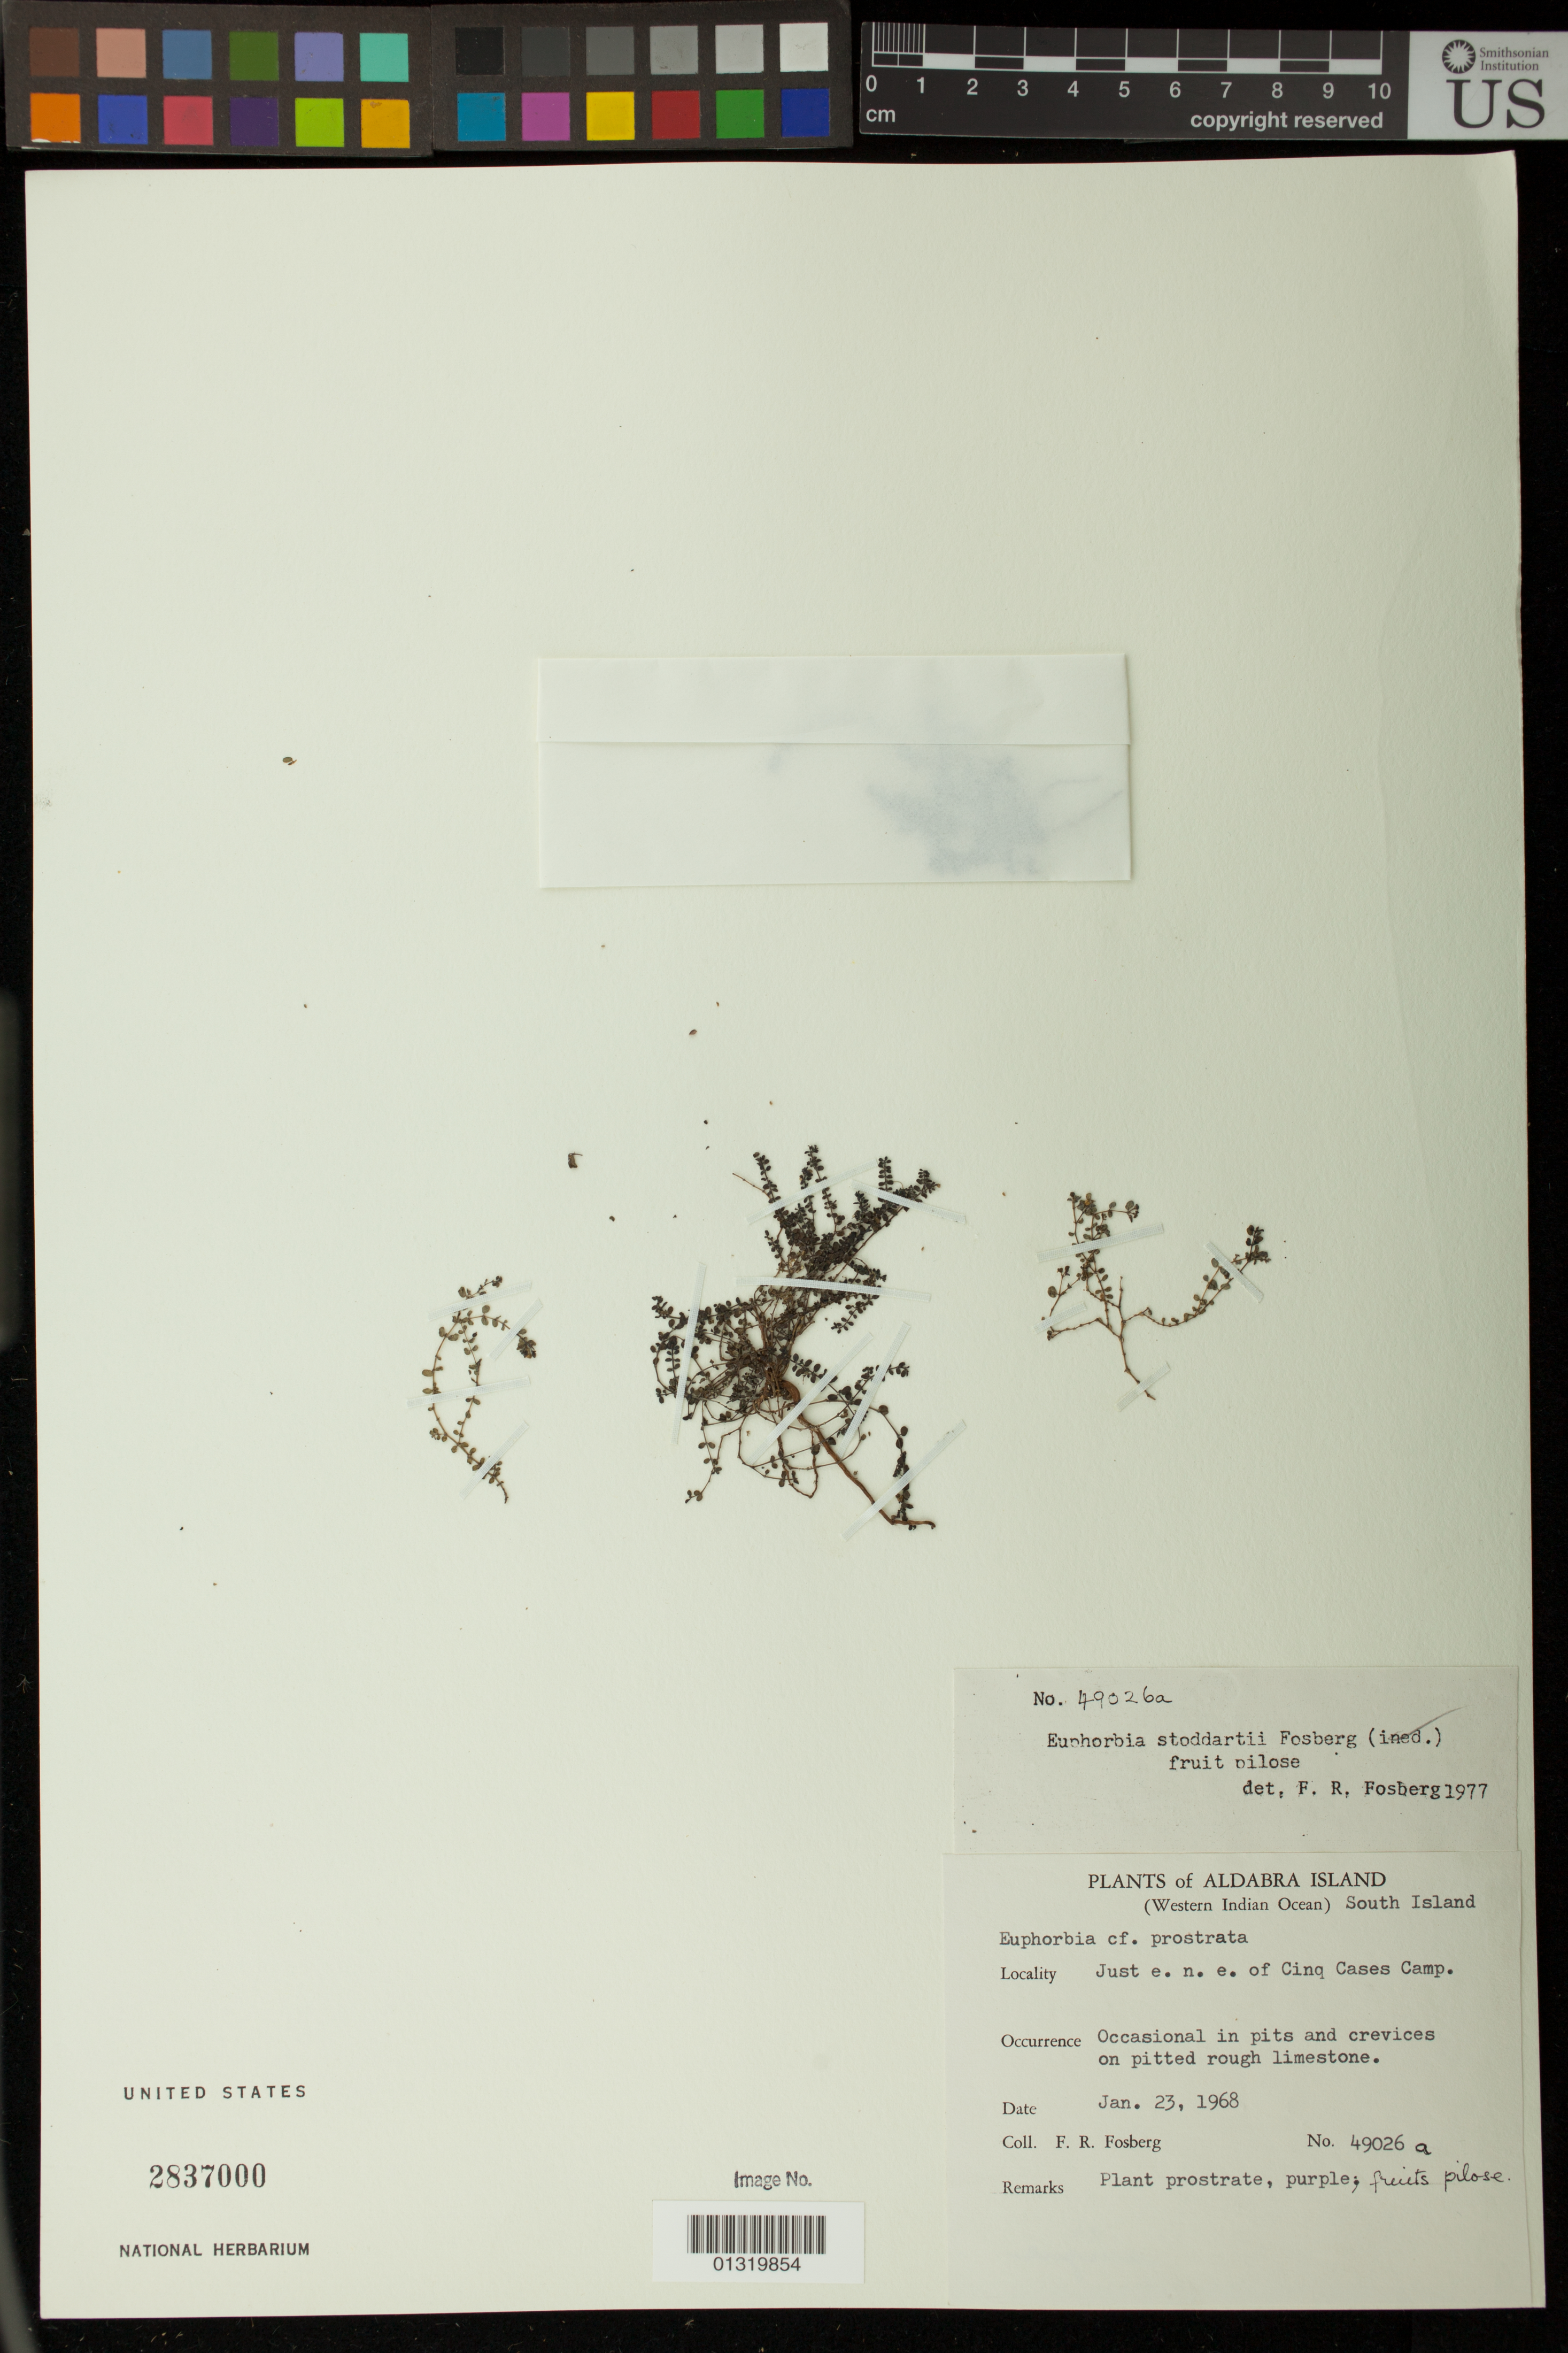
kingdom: Plantae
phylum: Tracheophyta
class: Magnoliopsida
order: Malpighiales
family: Euphorbiaceae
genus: Euphorbia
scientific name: Euphorbia stoddartii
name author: Fosberg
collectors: F. R. Fosberg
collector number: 49026a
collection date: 1968-01-23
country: Seychelles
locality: South Island. Just e. n. e. of Cinq Cases Camp.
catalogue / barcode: US 2837000